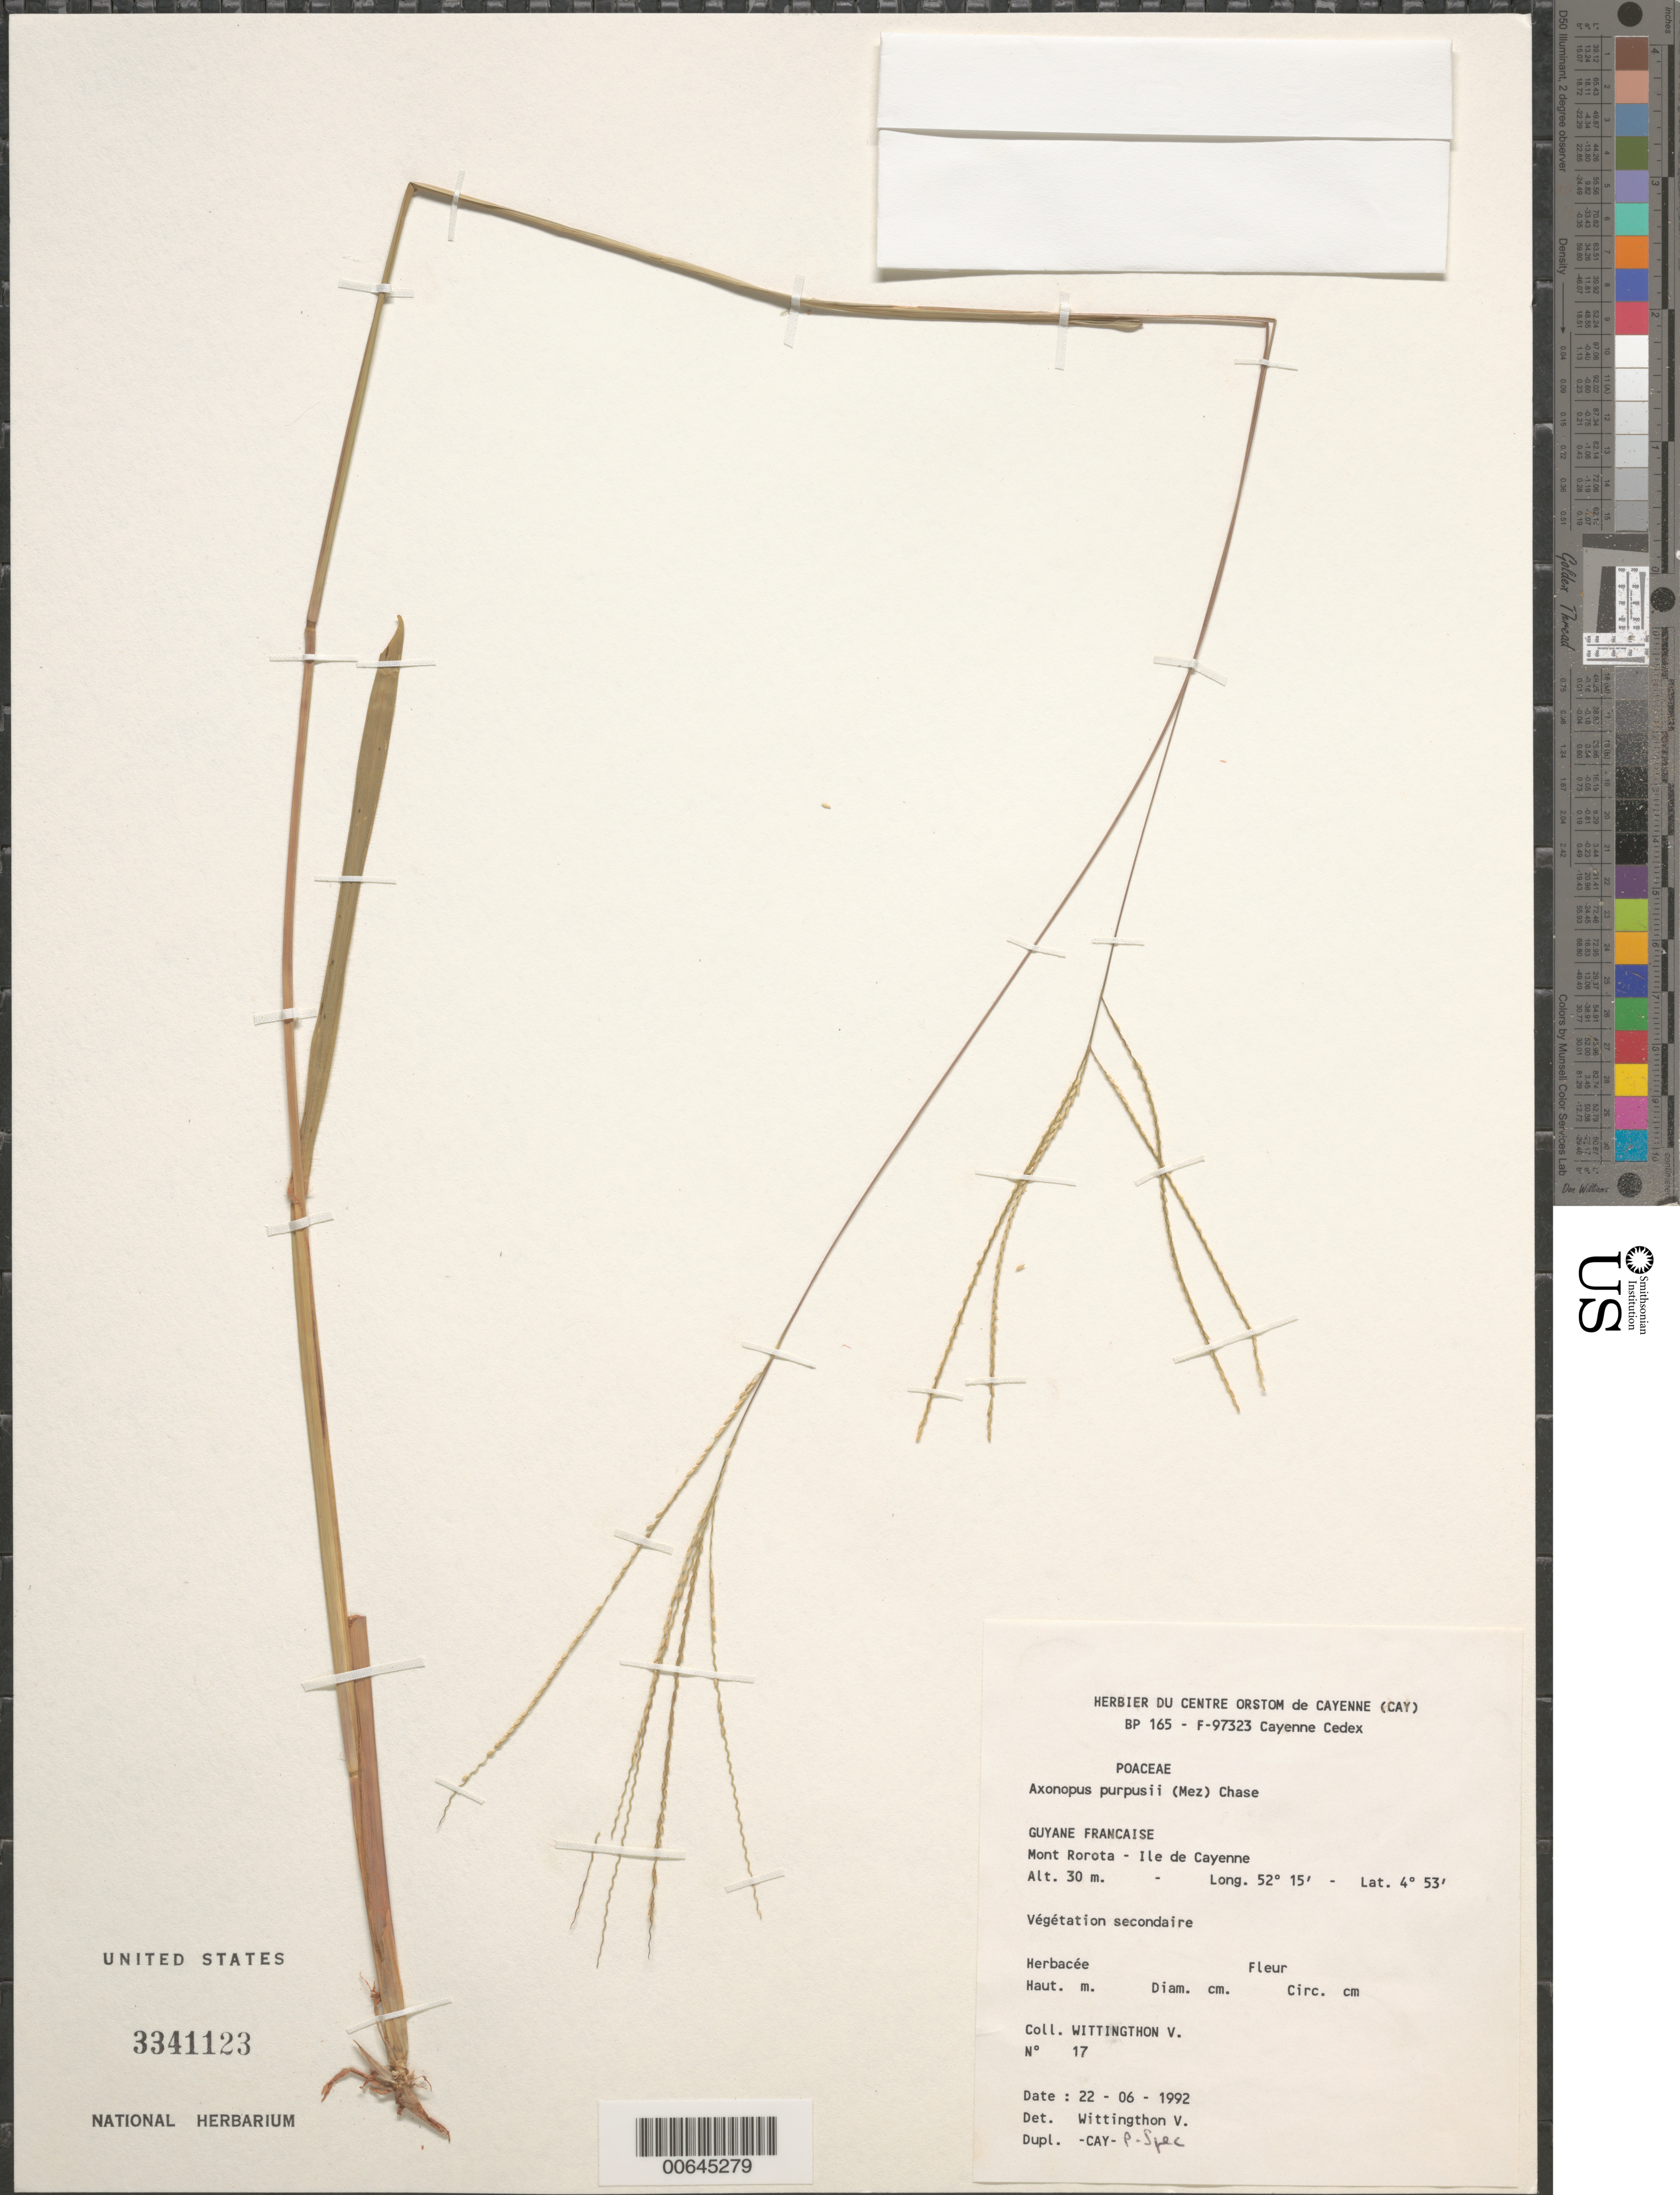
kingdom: Plantae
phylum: Tracheophyta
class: Liliopsida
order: Poales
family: Poaceae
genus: Axonopus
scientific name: Axonopus purpusii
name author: (Mez) Chase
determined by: Wittingthon, V.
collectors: V. Wittingthon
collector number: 17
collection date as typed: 22-Jun-92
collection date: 1992-06-22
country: French Guiana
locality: Mt. Rorota, Ile de Cayenne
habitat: Secondary vegetation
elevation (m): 30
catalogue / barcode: US 3341123